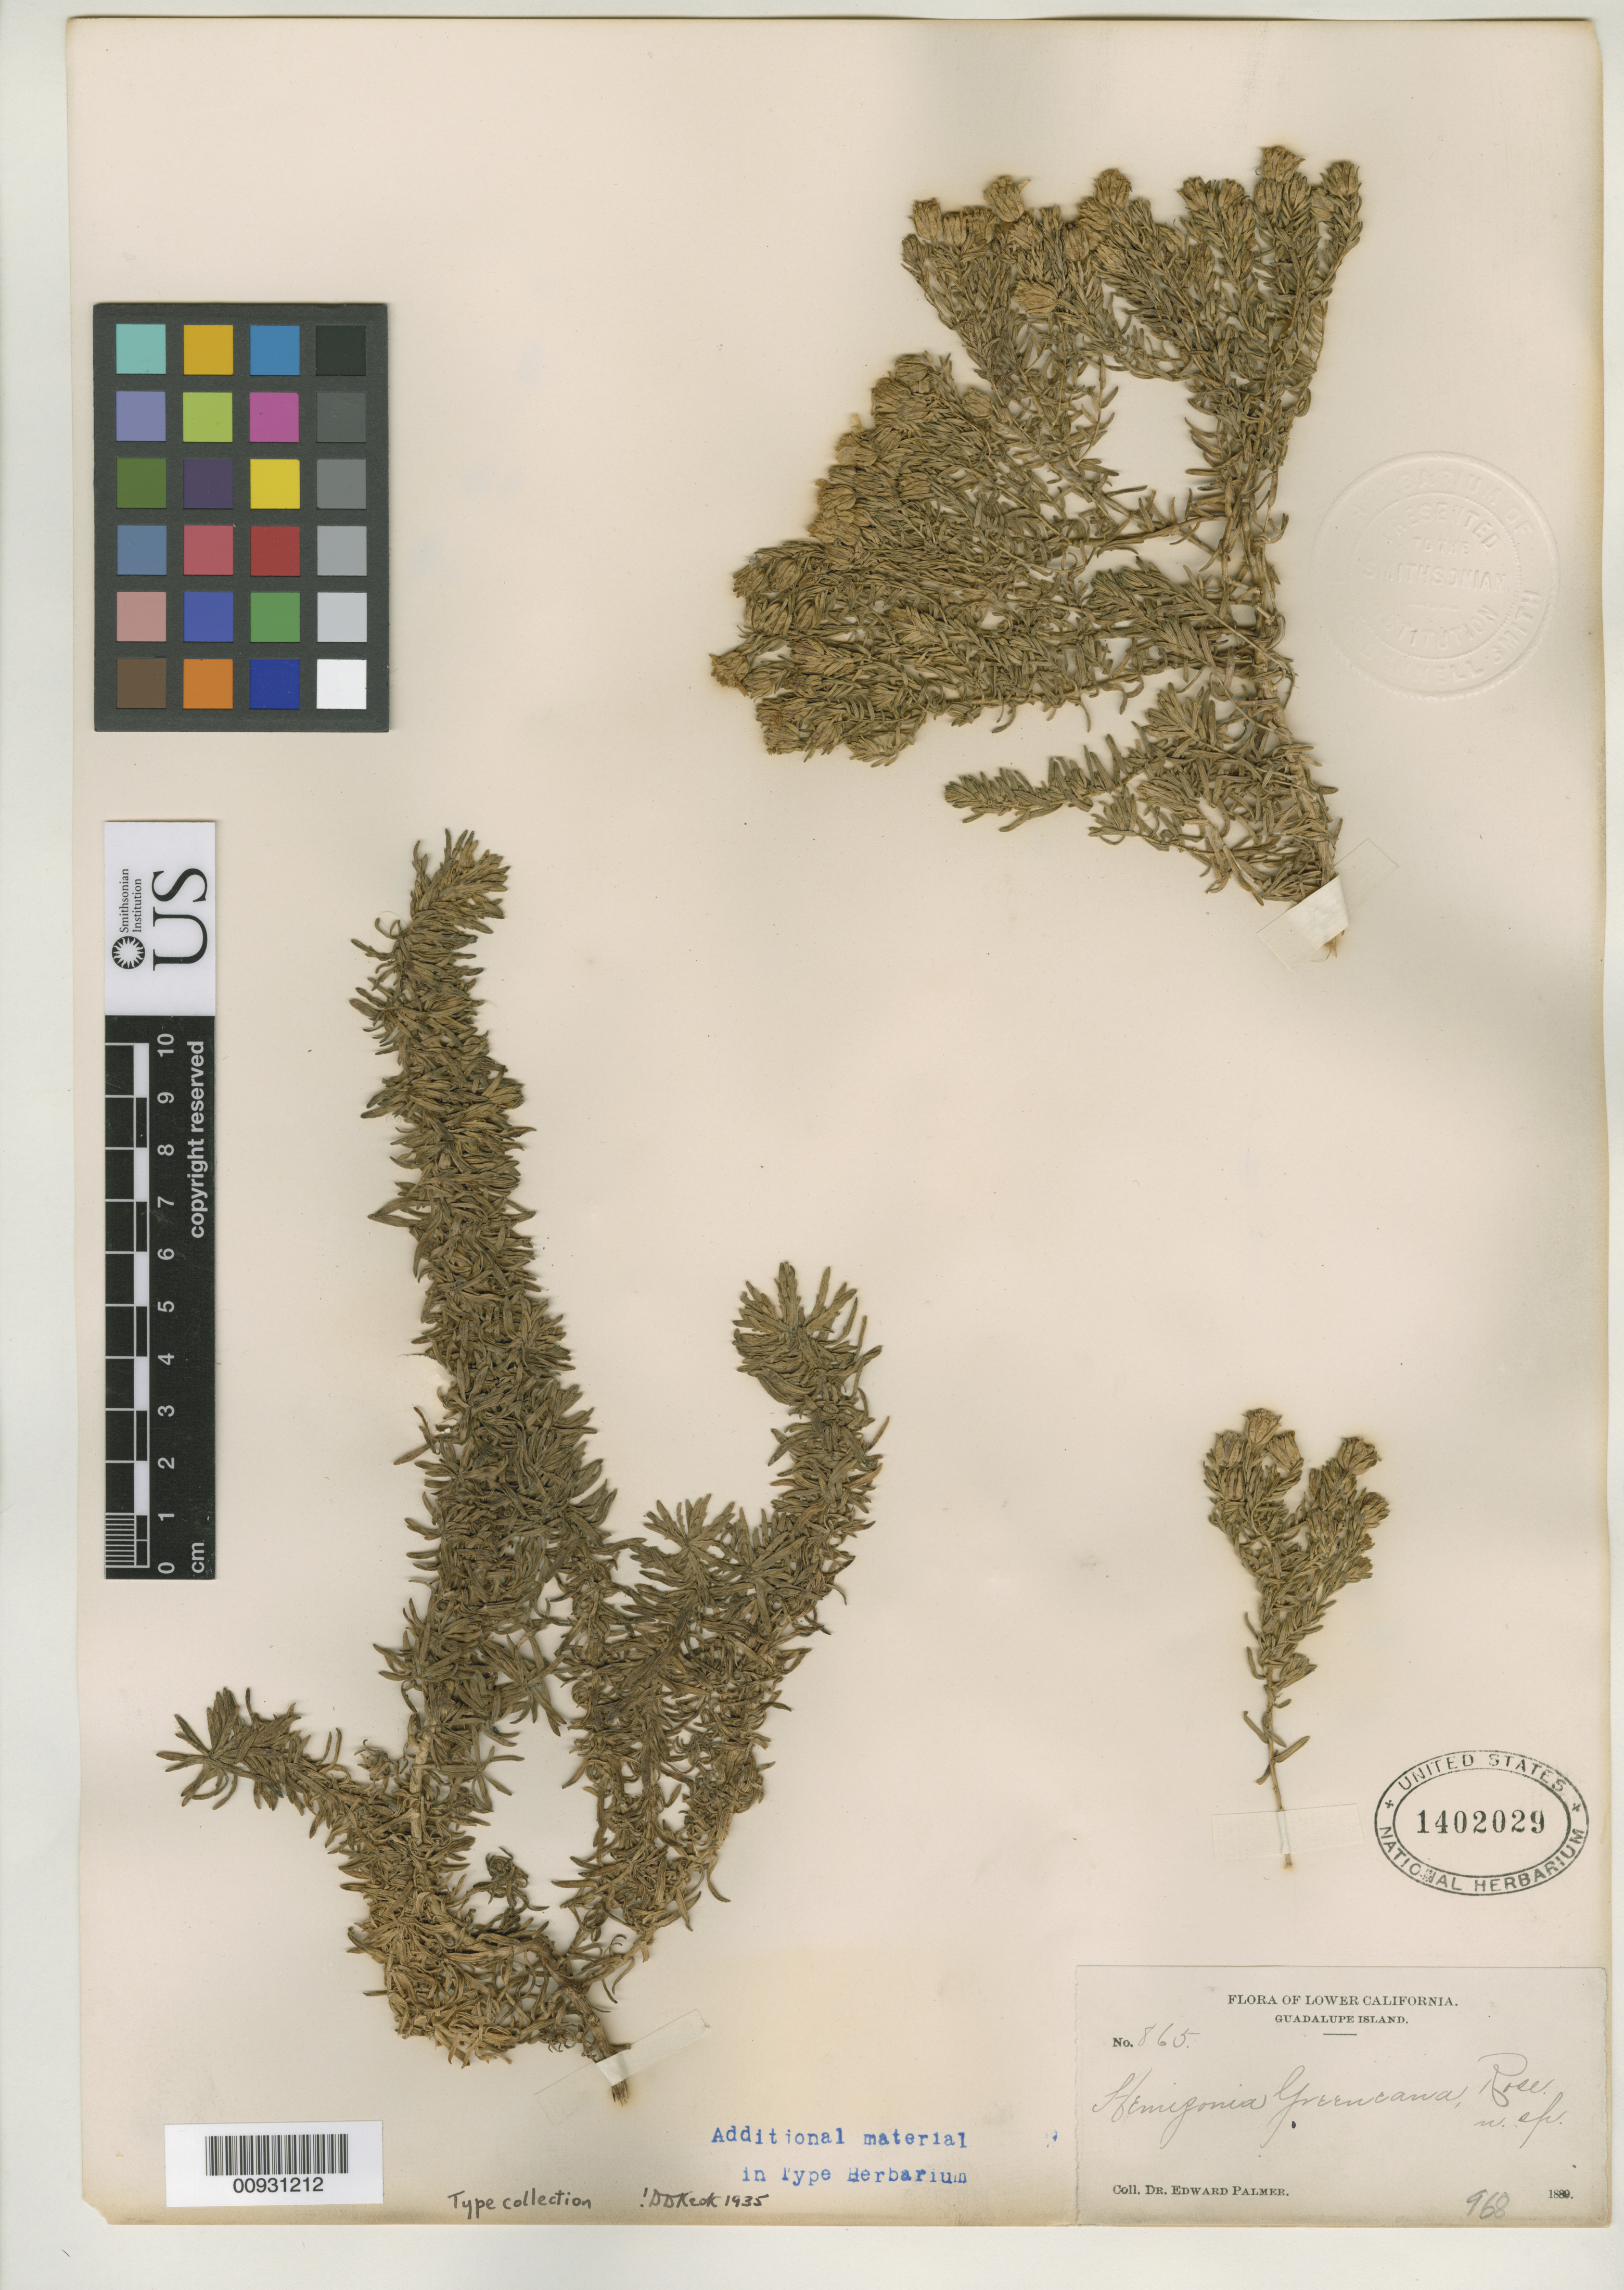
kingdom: Plantae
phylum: Tracheophyta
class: Magnoliopsida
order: Asterales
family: Asteraceae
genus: Hemizonia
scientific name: Hemizonia greeneana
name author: Rose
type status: Isotype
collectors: E. Palmer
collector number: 865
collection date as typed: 1889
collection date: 1889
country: Mexico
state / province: Baja California Norte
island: Guadalupe Island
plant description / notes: Specimen ex John Donnell Smith herbarium.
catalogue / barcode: US 1402029